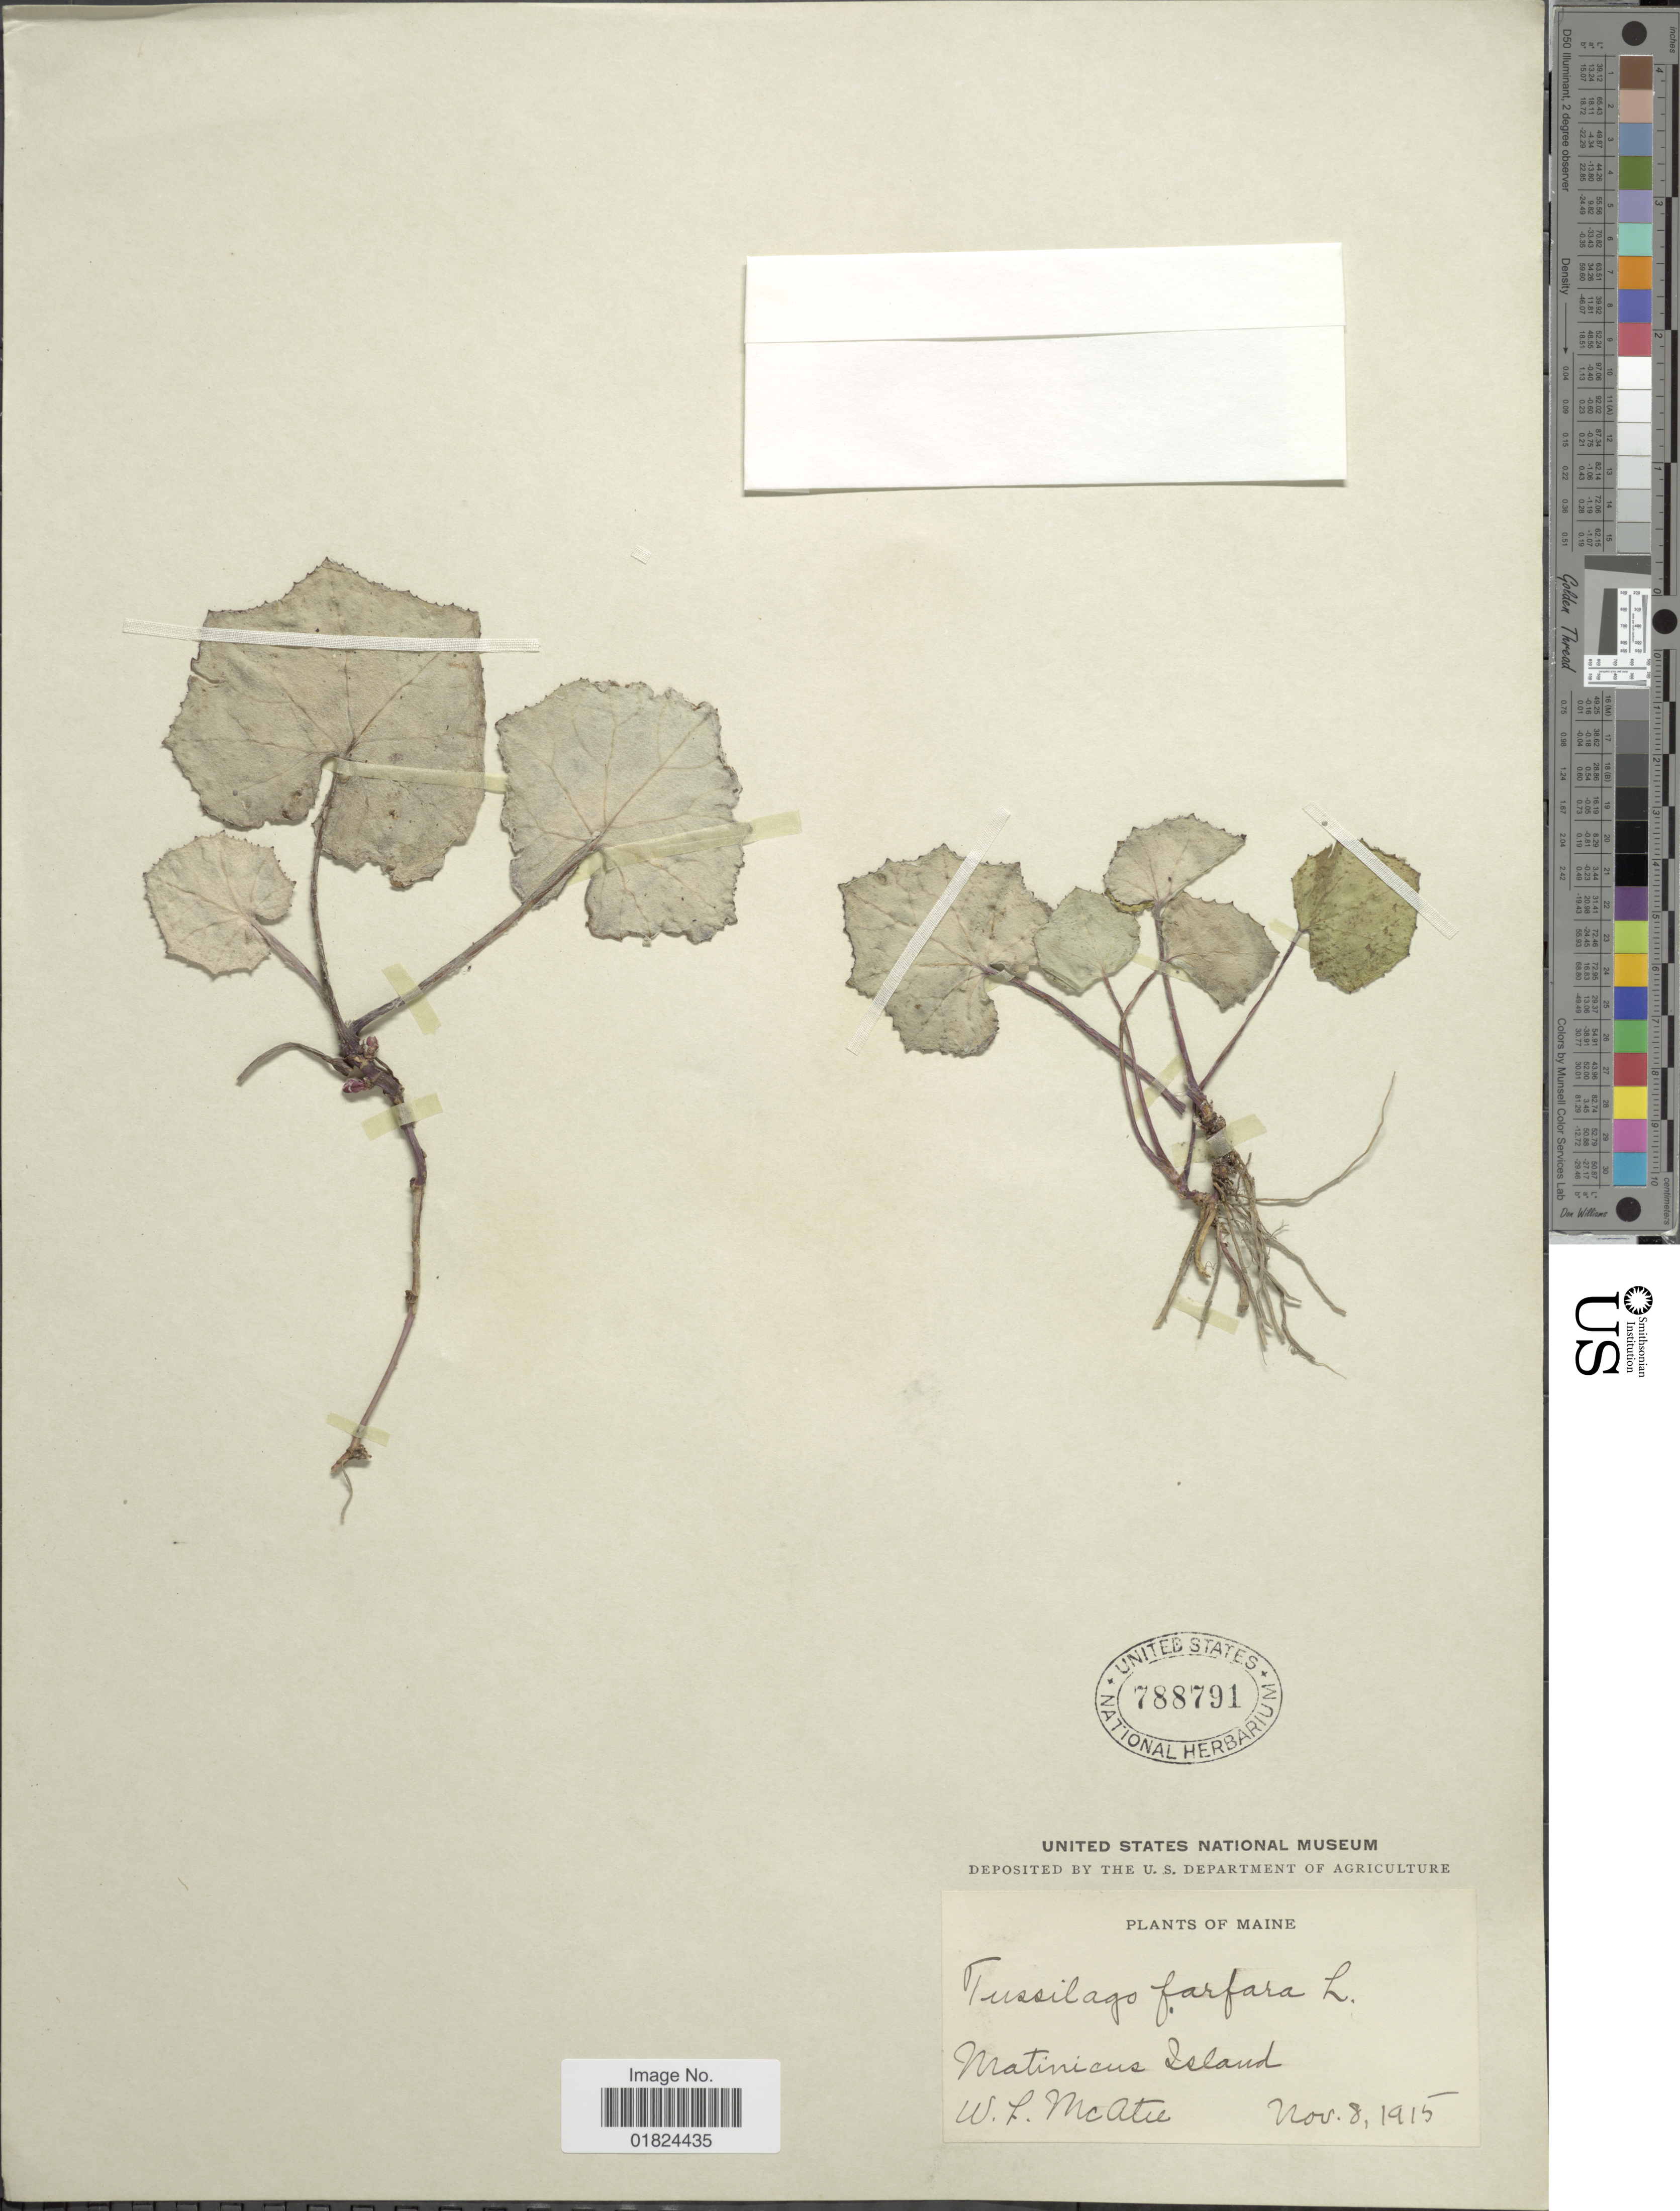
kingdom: Plantae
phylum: Tracheophyta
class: Magnoliopsida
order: Asterales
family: Asteraceae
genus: Tussilago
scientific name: Tussilago farfara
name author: L.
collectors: W. McAtee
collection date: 1915-11-08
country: United States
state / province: Maine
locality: Matinicus Island.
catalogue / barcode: US 788791